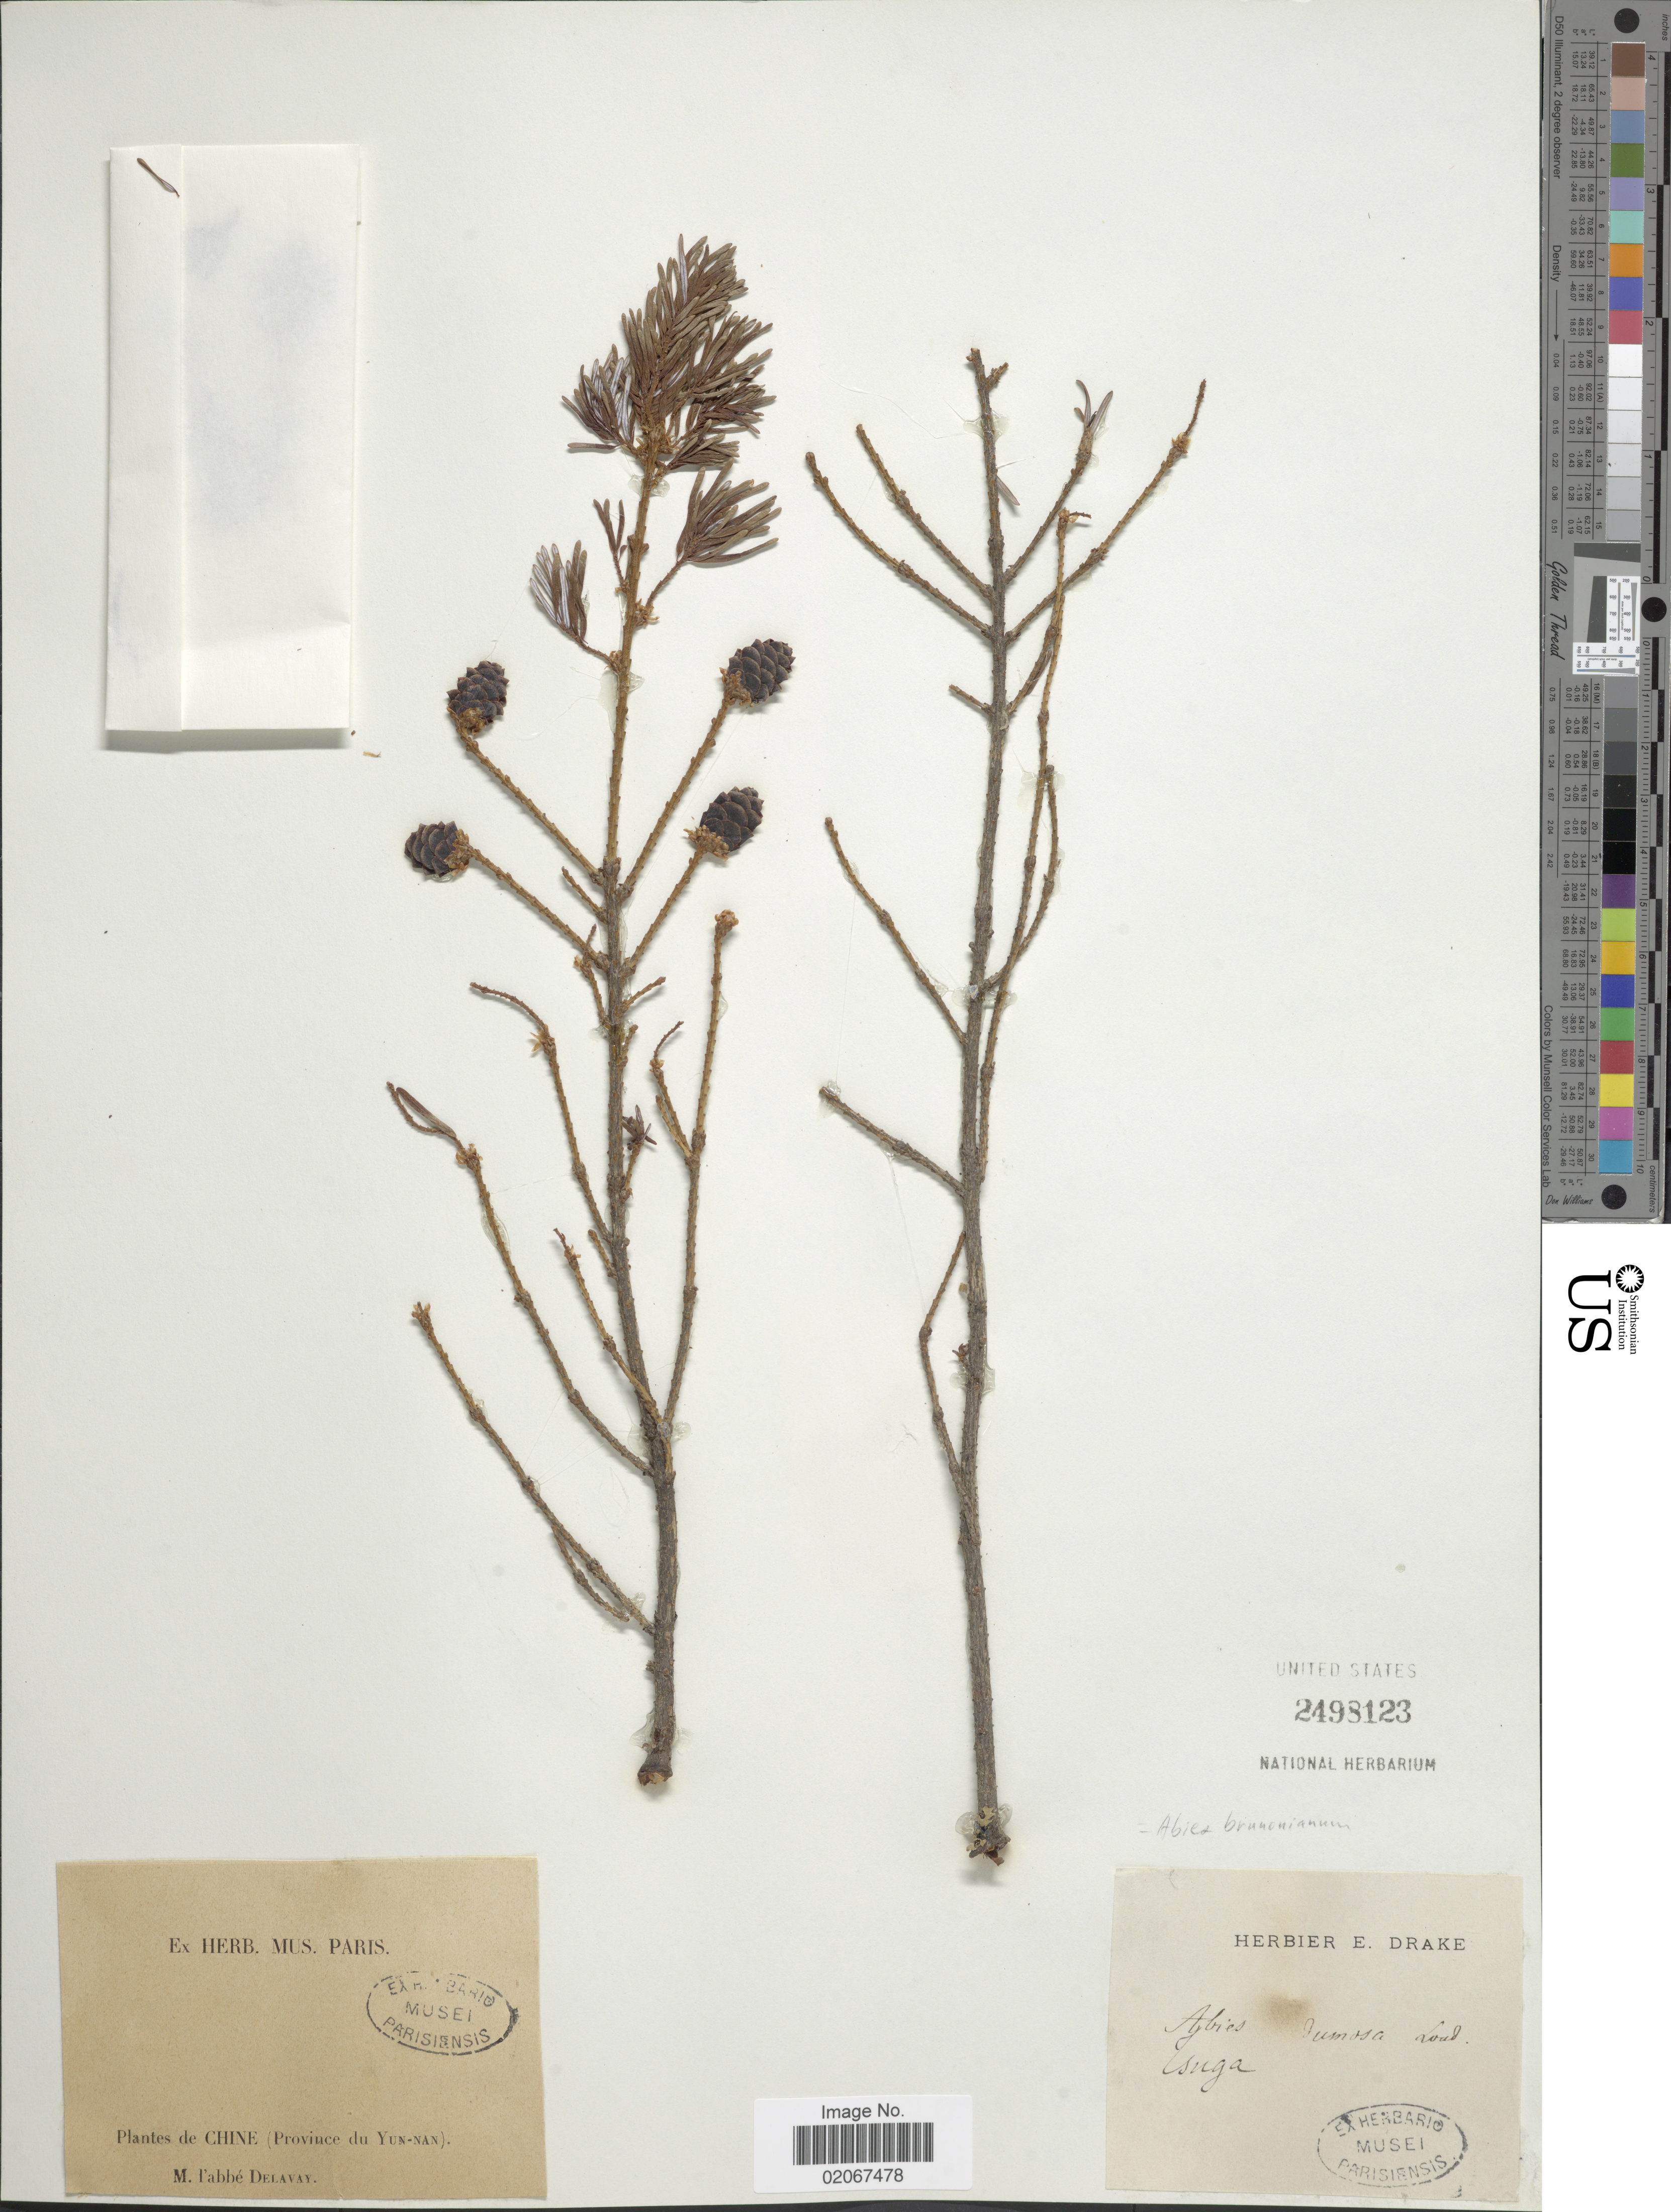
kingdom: Plantae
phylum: Tracheophyta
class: Pinopsida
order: Pinales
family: Pinaceae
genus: Abies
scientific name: Abies brunoniana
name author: Lindl.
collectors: P. Delavay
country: China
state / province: Yunnan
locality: Chine (Province du Yun-nan). Esnga.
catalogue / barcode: US 2498123